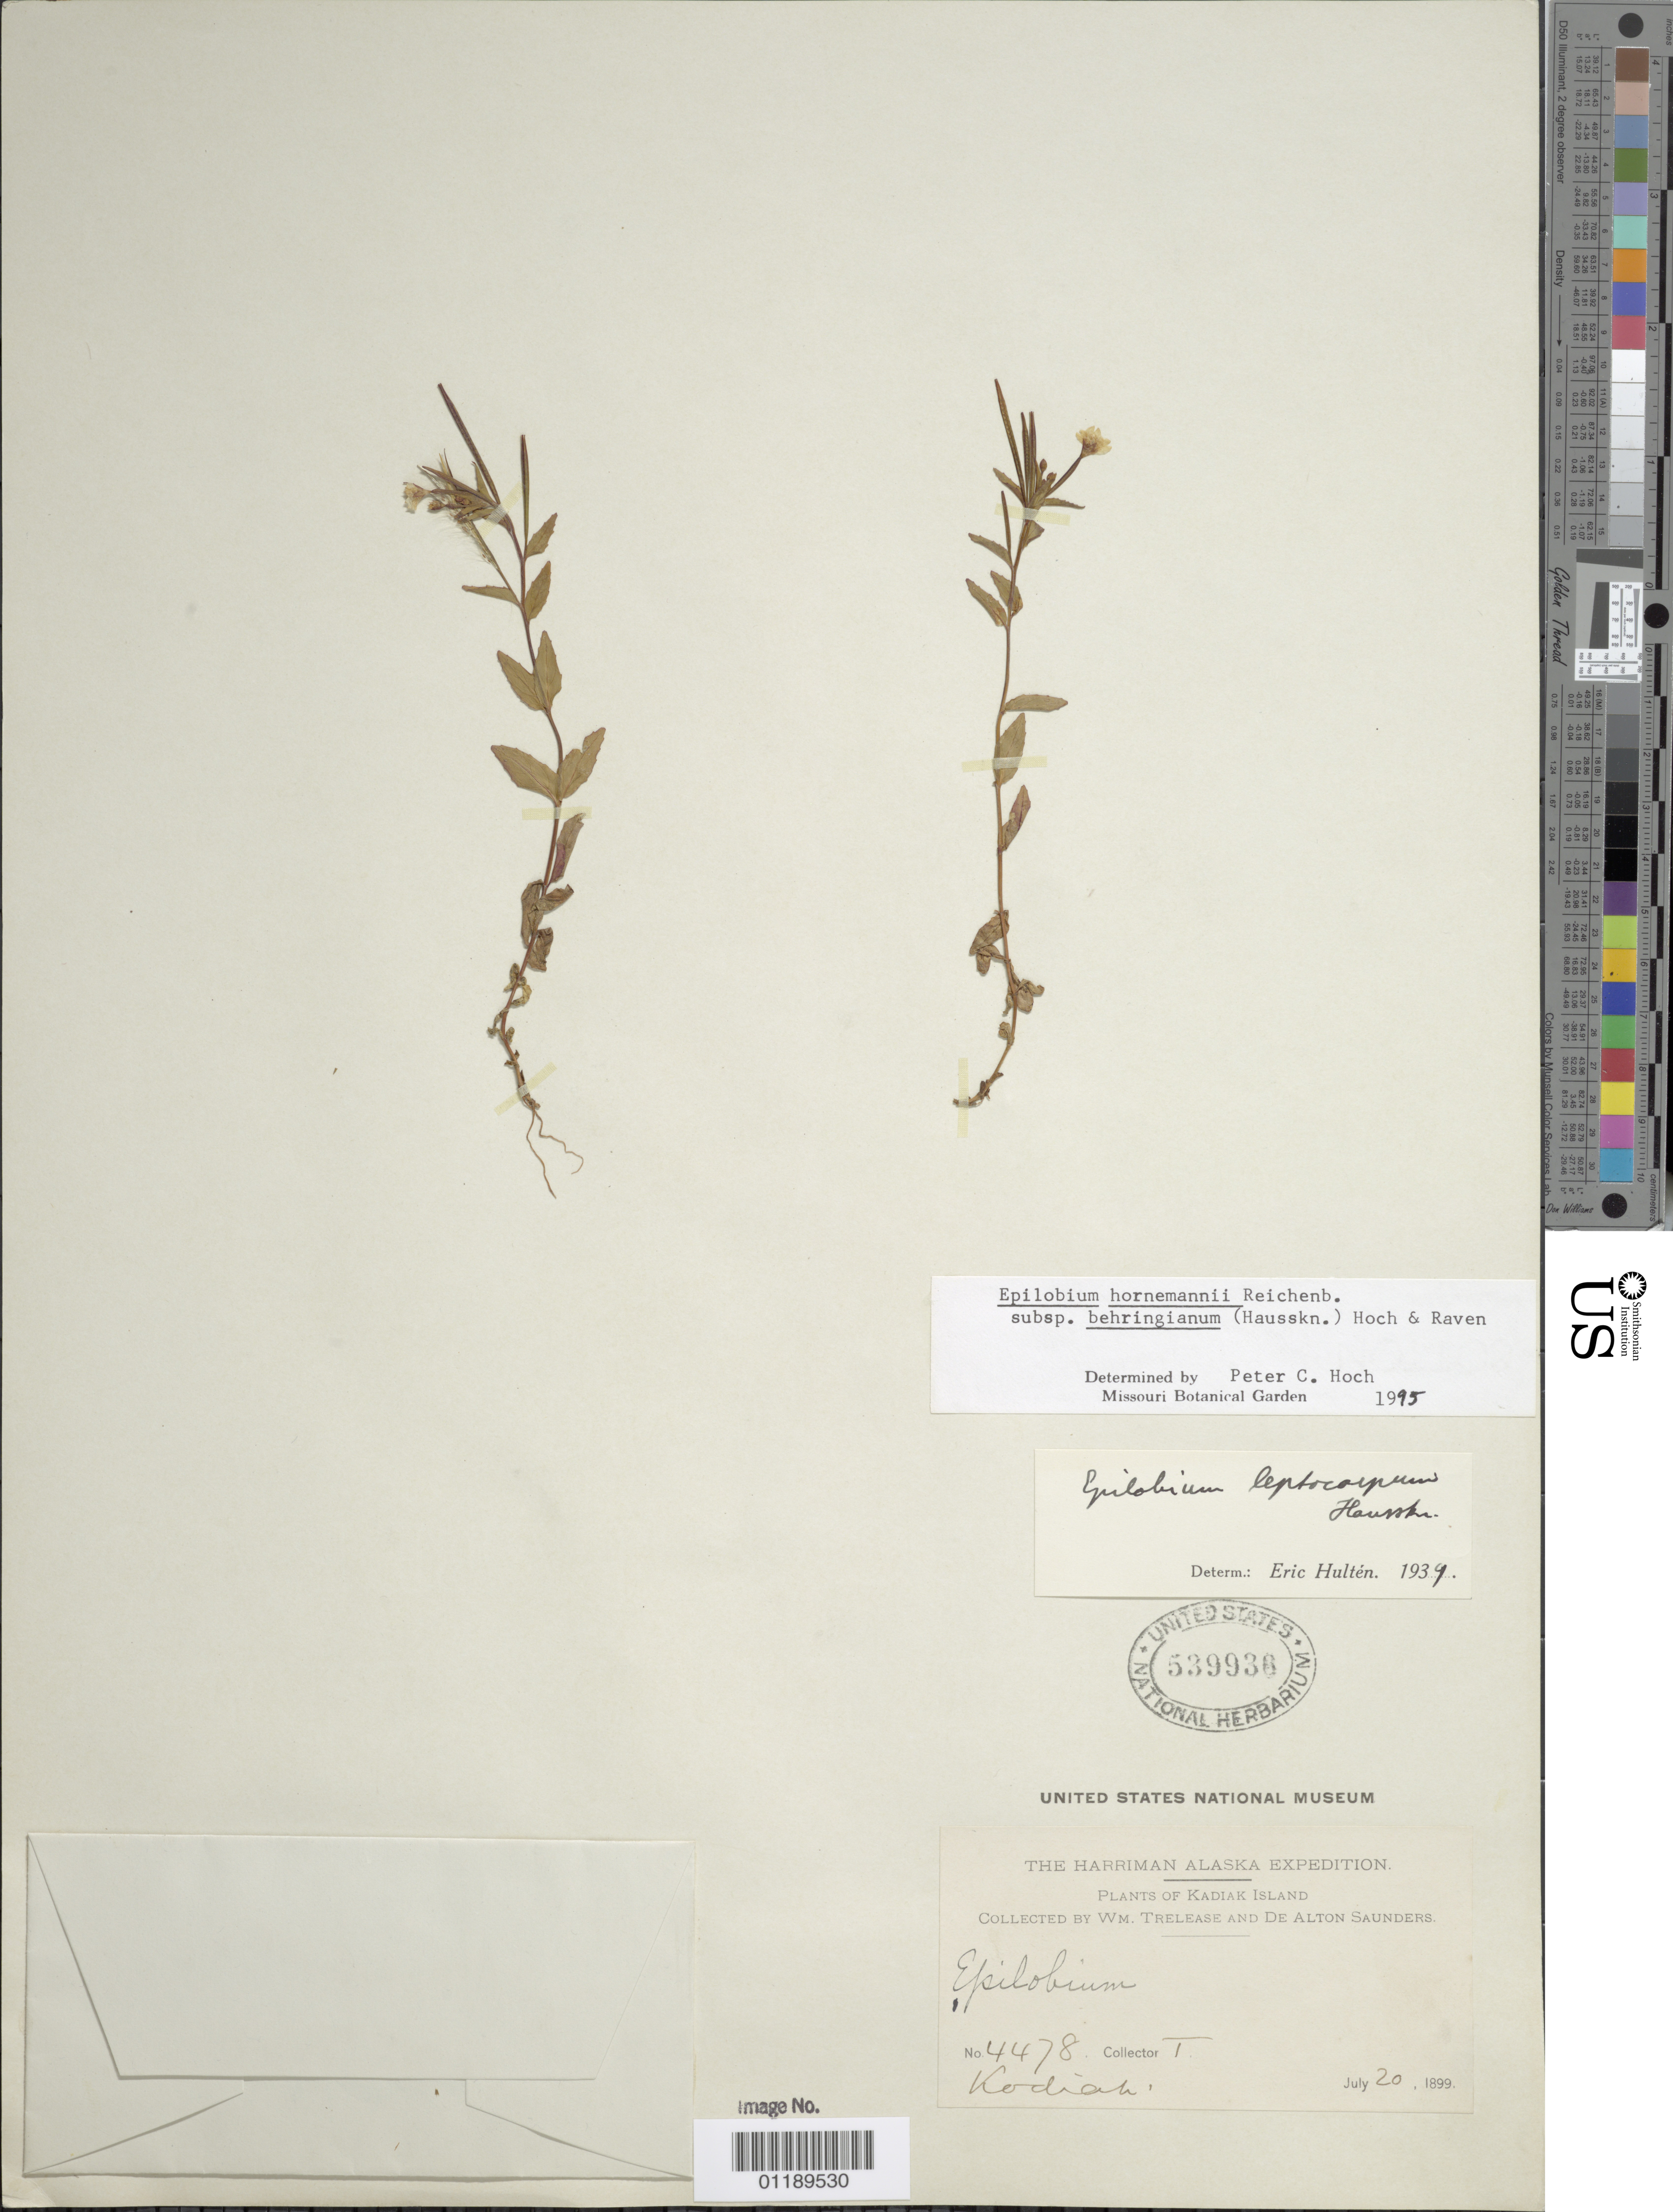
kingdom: Plantae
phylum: Tracheophyta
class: Magnoliopsida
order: Myrtales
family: Onagraceae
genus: Epilobium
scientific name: Epilobium hornemannii subsp. behringianum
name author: (Hausskn.) Hoch & P.H. Raven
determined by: Hoch, P. C.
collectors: W. Trelease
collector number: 4478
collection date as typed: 20 Jul 1899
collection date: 1899-07-20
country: United States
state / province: Alaska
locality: Kodiak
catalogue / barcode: US 539936